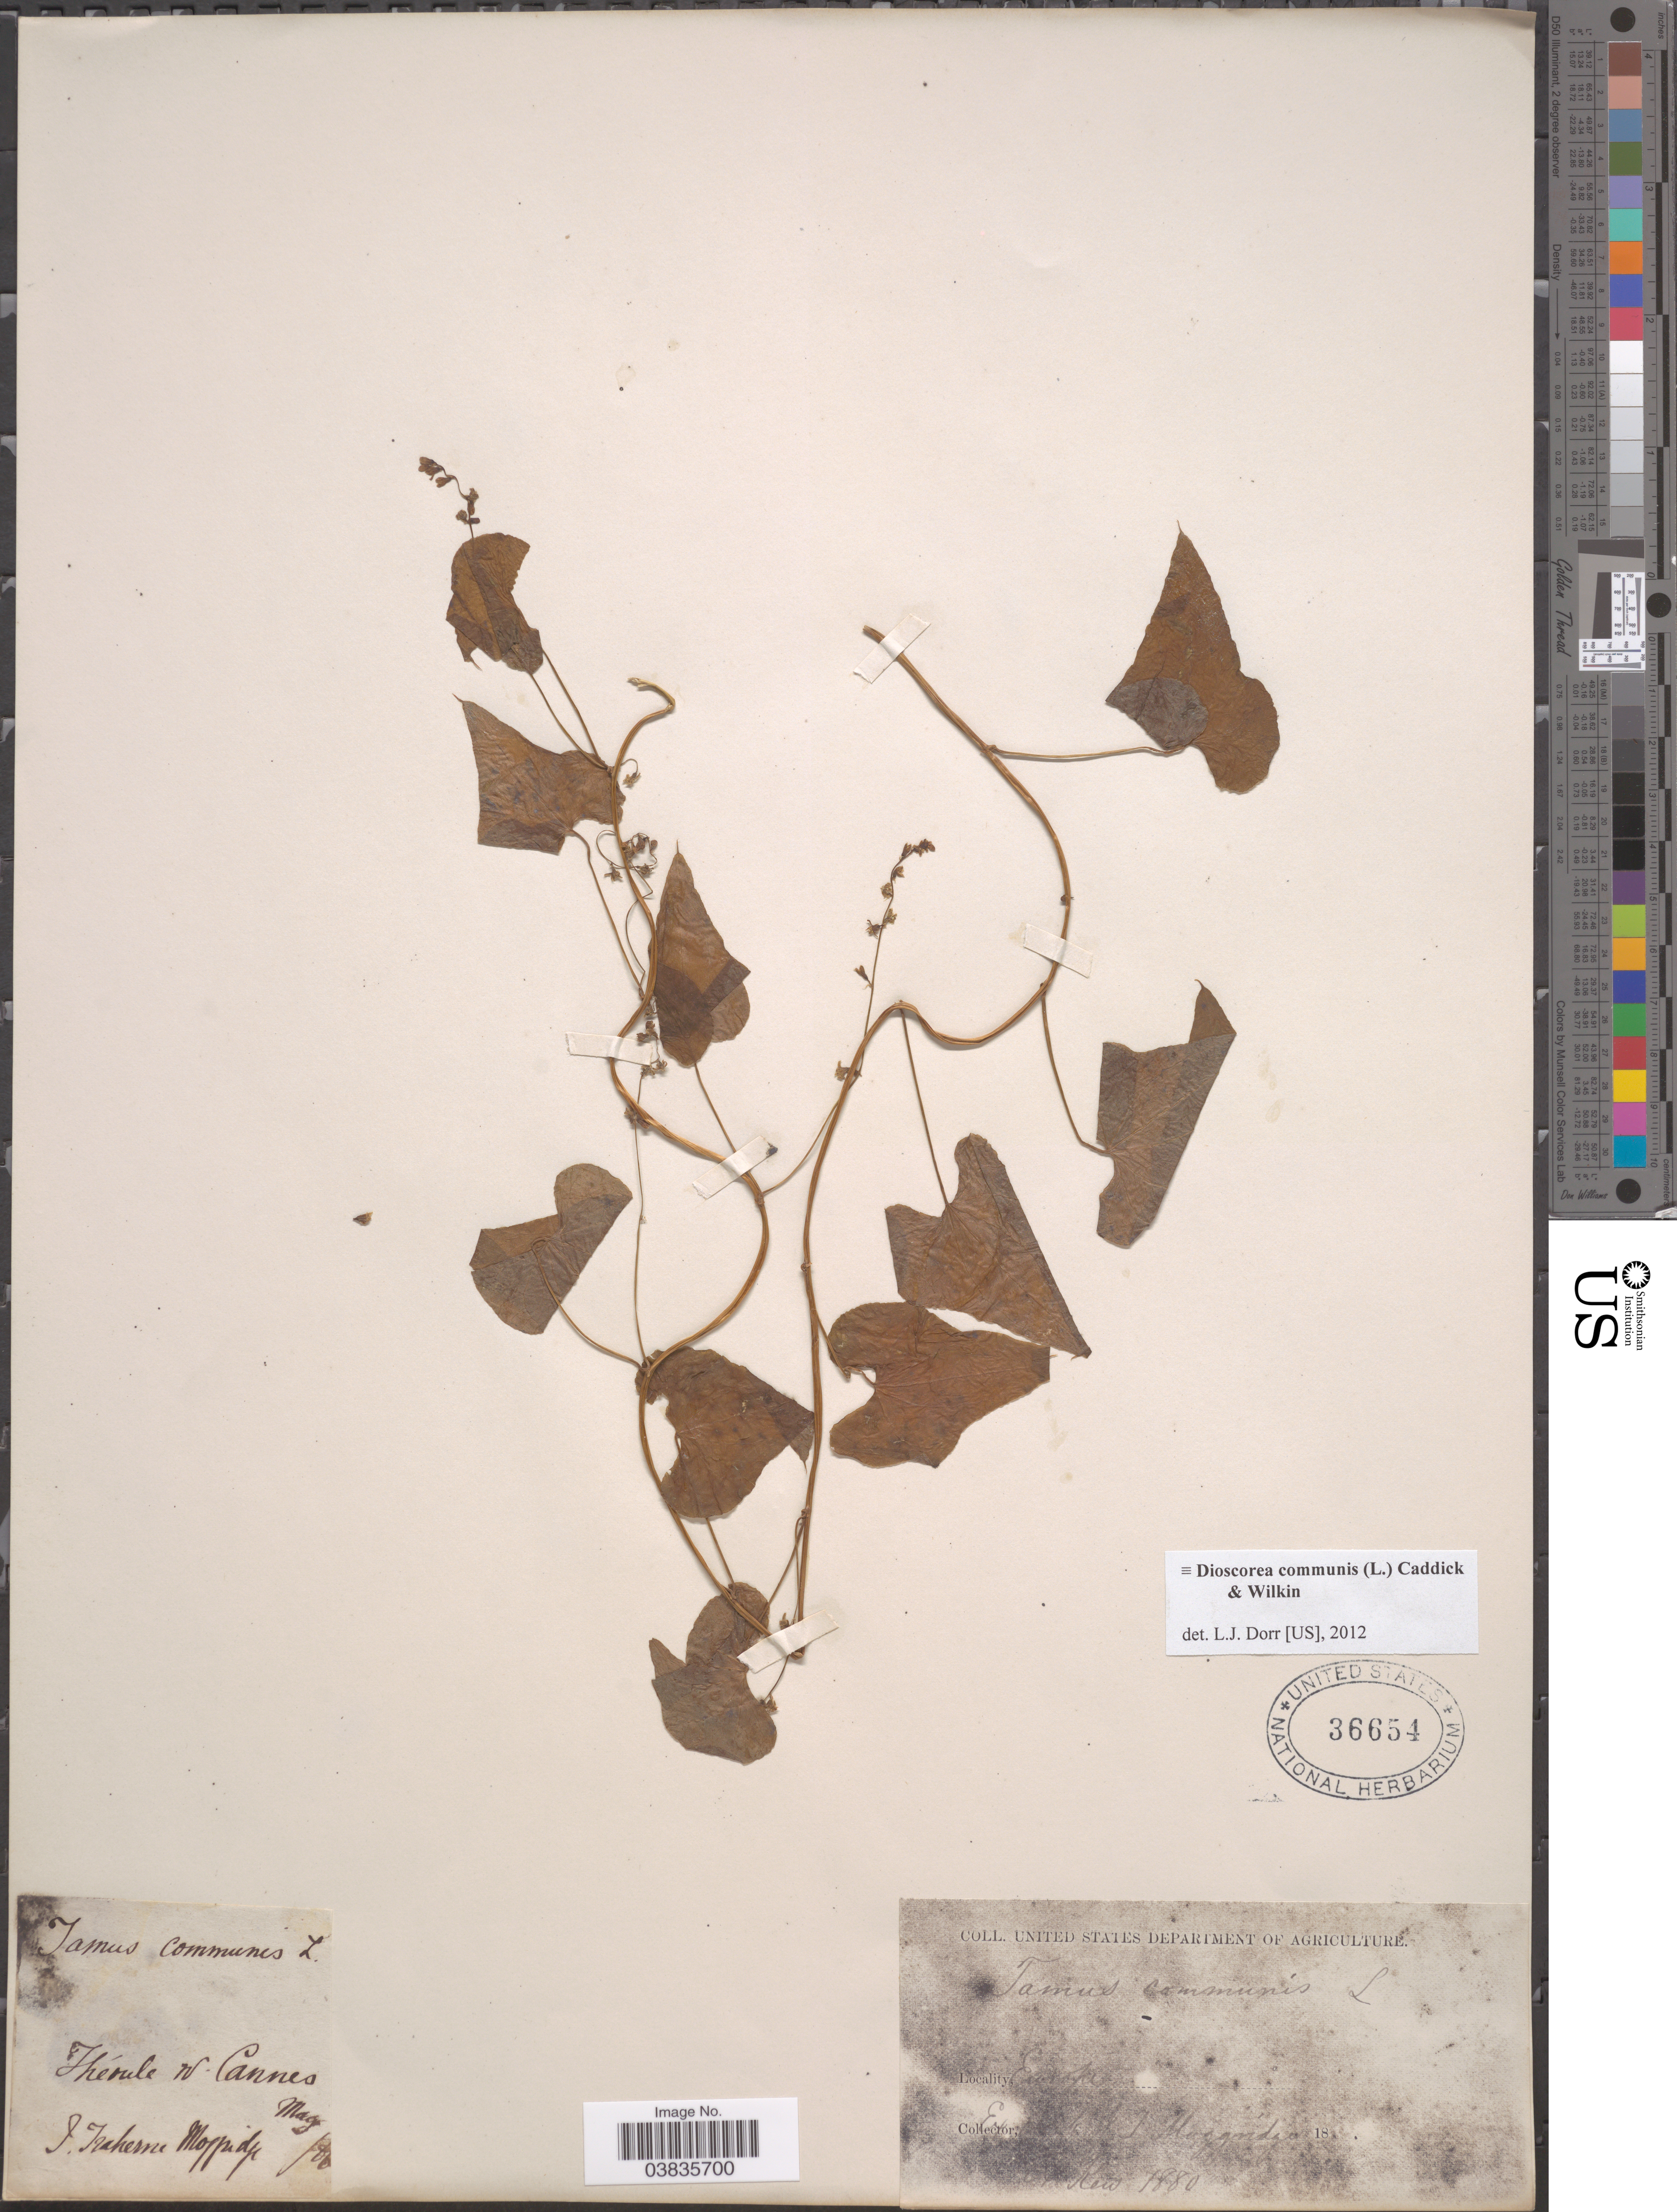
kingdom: Plantae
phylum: Tracheophyta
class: Liliopsida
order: Dioscoreales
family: Dioscoreaceae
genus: Dioscorea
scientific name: Dioscorea communis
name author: (L.) Caddick & Wilkin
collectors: J. T. Moggridge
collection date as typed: Transcribed d/m/y: /5/86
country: France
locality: Thénule n [interpreted]. Cannes.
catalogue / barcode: US 36654